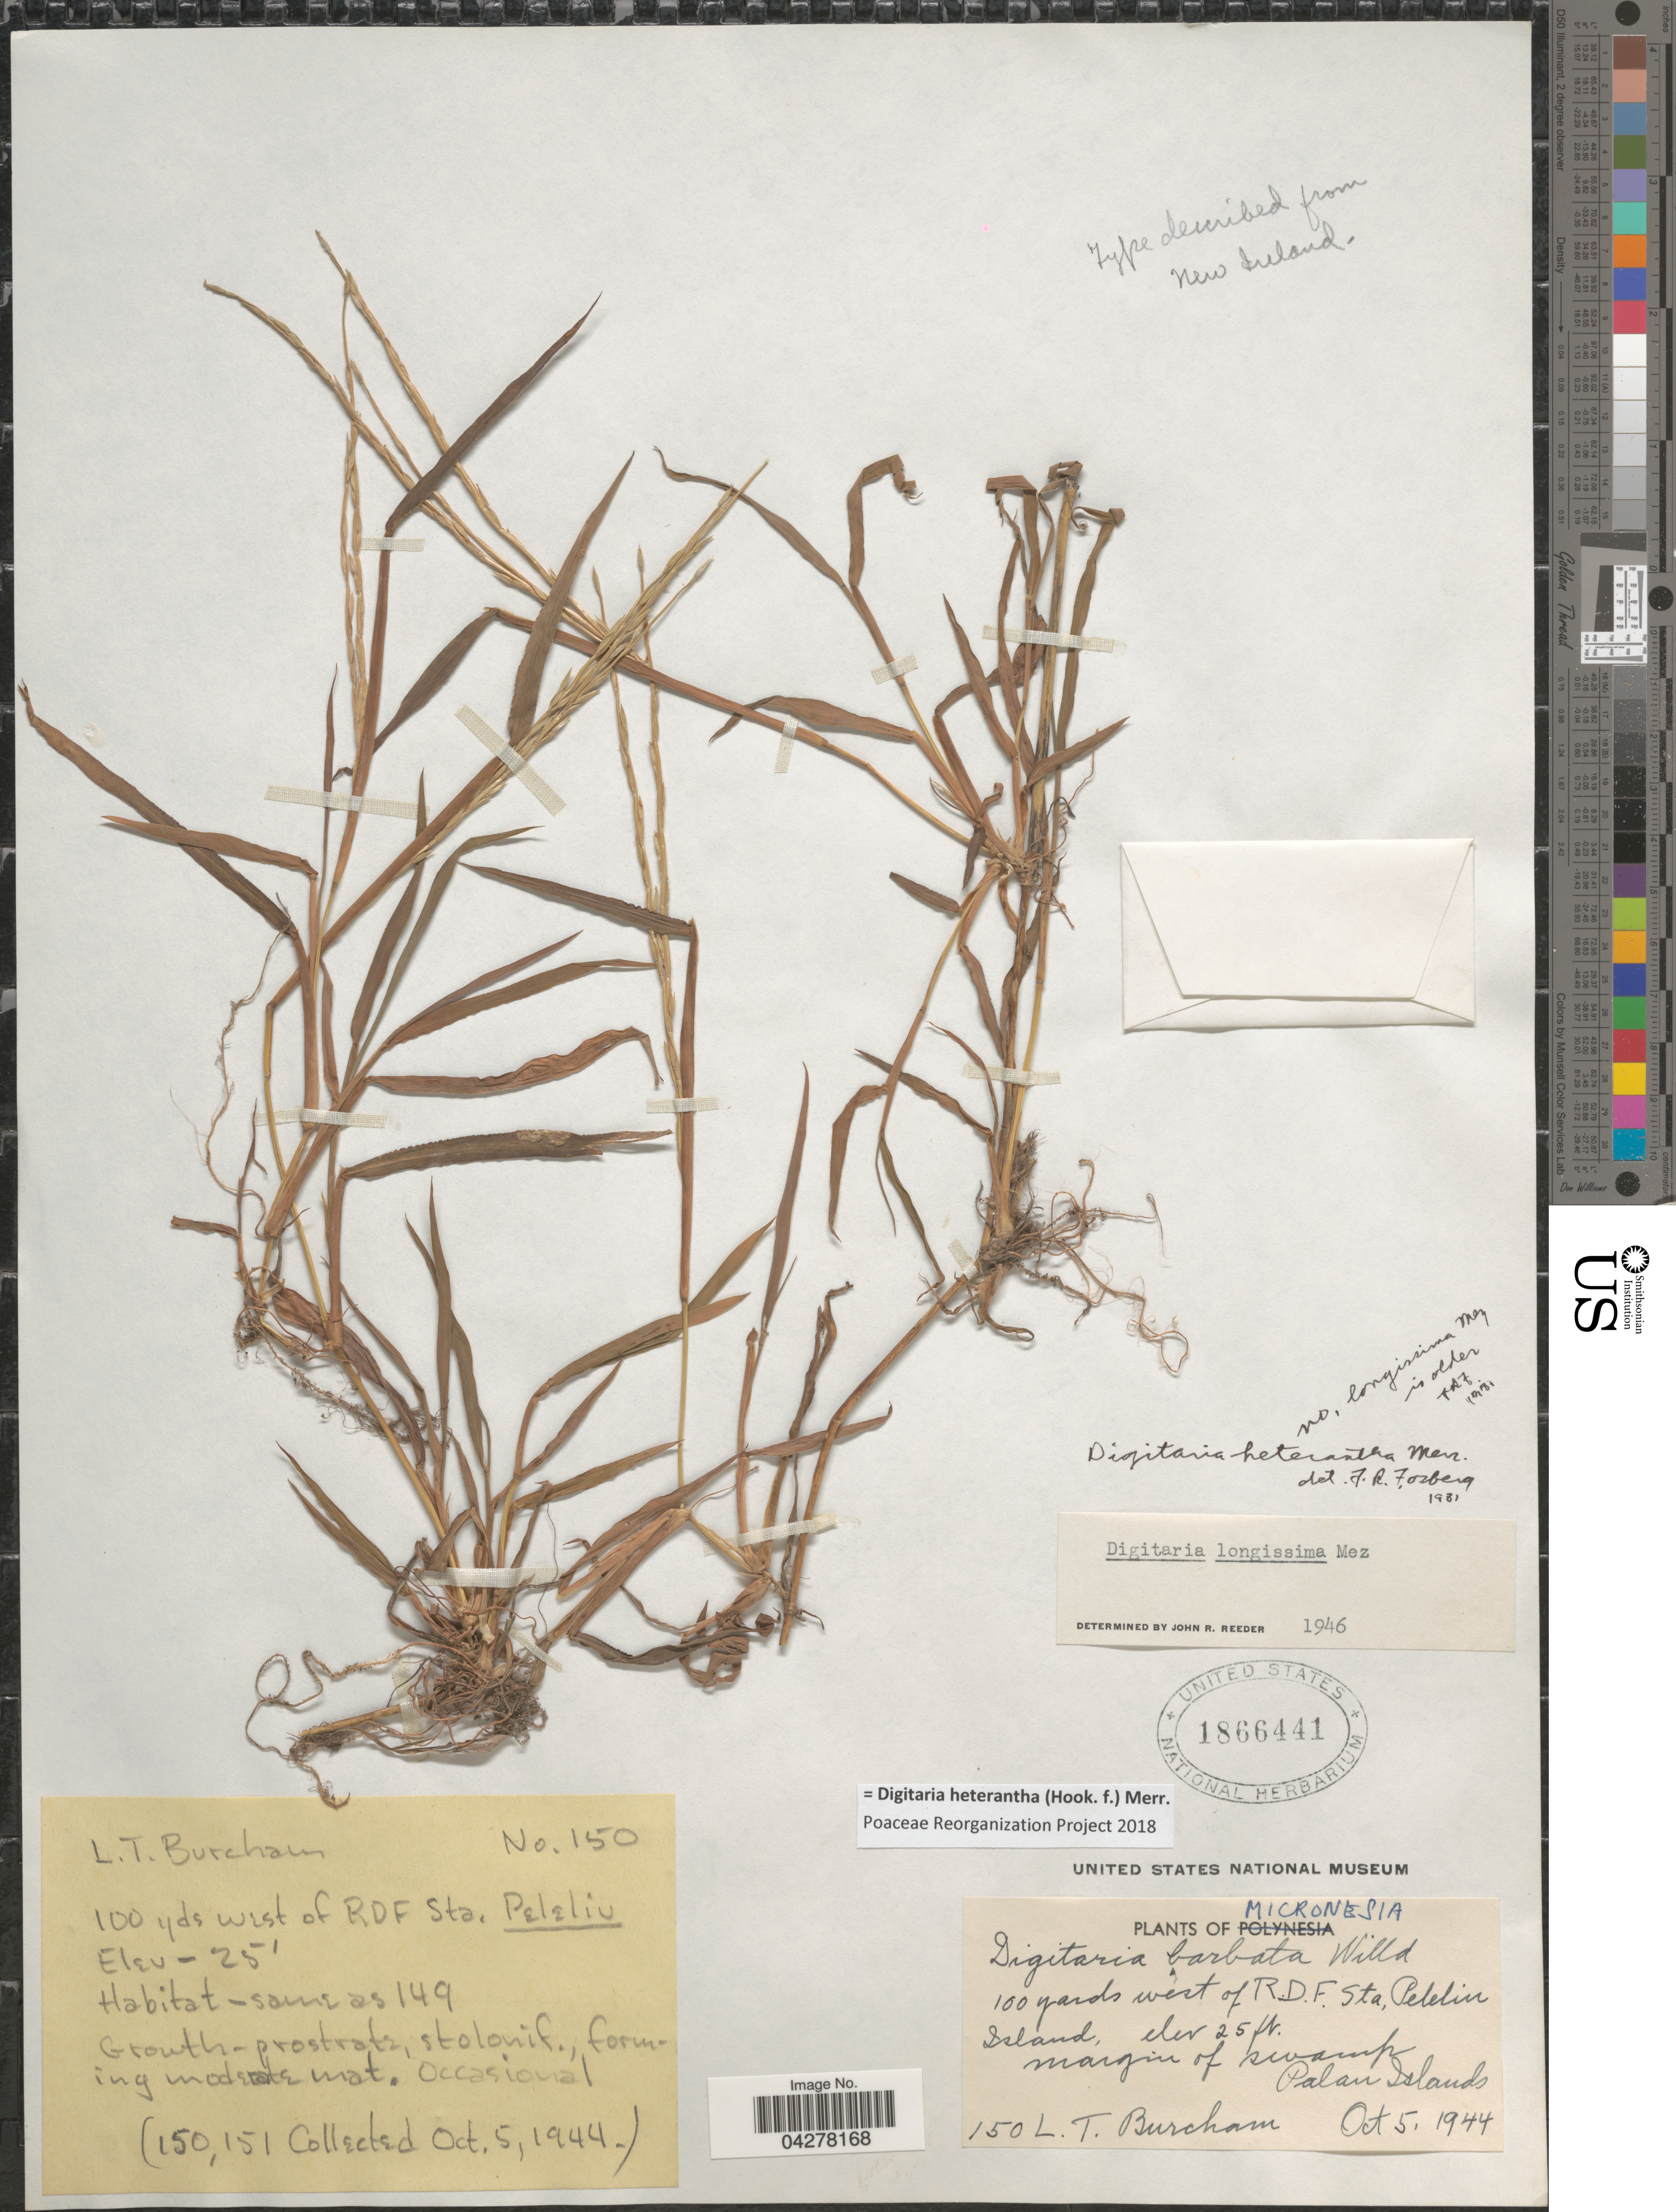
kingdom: Plantae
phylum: Tracheophyta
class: Liliopsida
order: Poales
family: Poaceae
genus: Digitaria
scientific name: Digitaria heterantha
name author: (Hook. f.) Merr.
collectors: L. Burcham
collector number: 150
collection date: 1944-10-05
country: Micronesia, Federated States of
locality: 100 yds west of RDF Sta, Pelelin Island. Margin of swamp. Palan Islands.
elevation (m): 8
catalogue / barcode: US 1866441